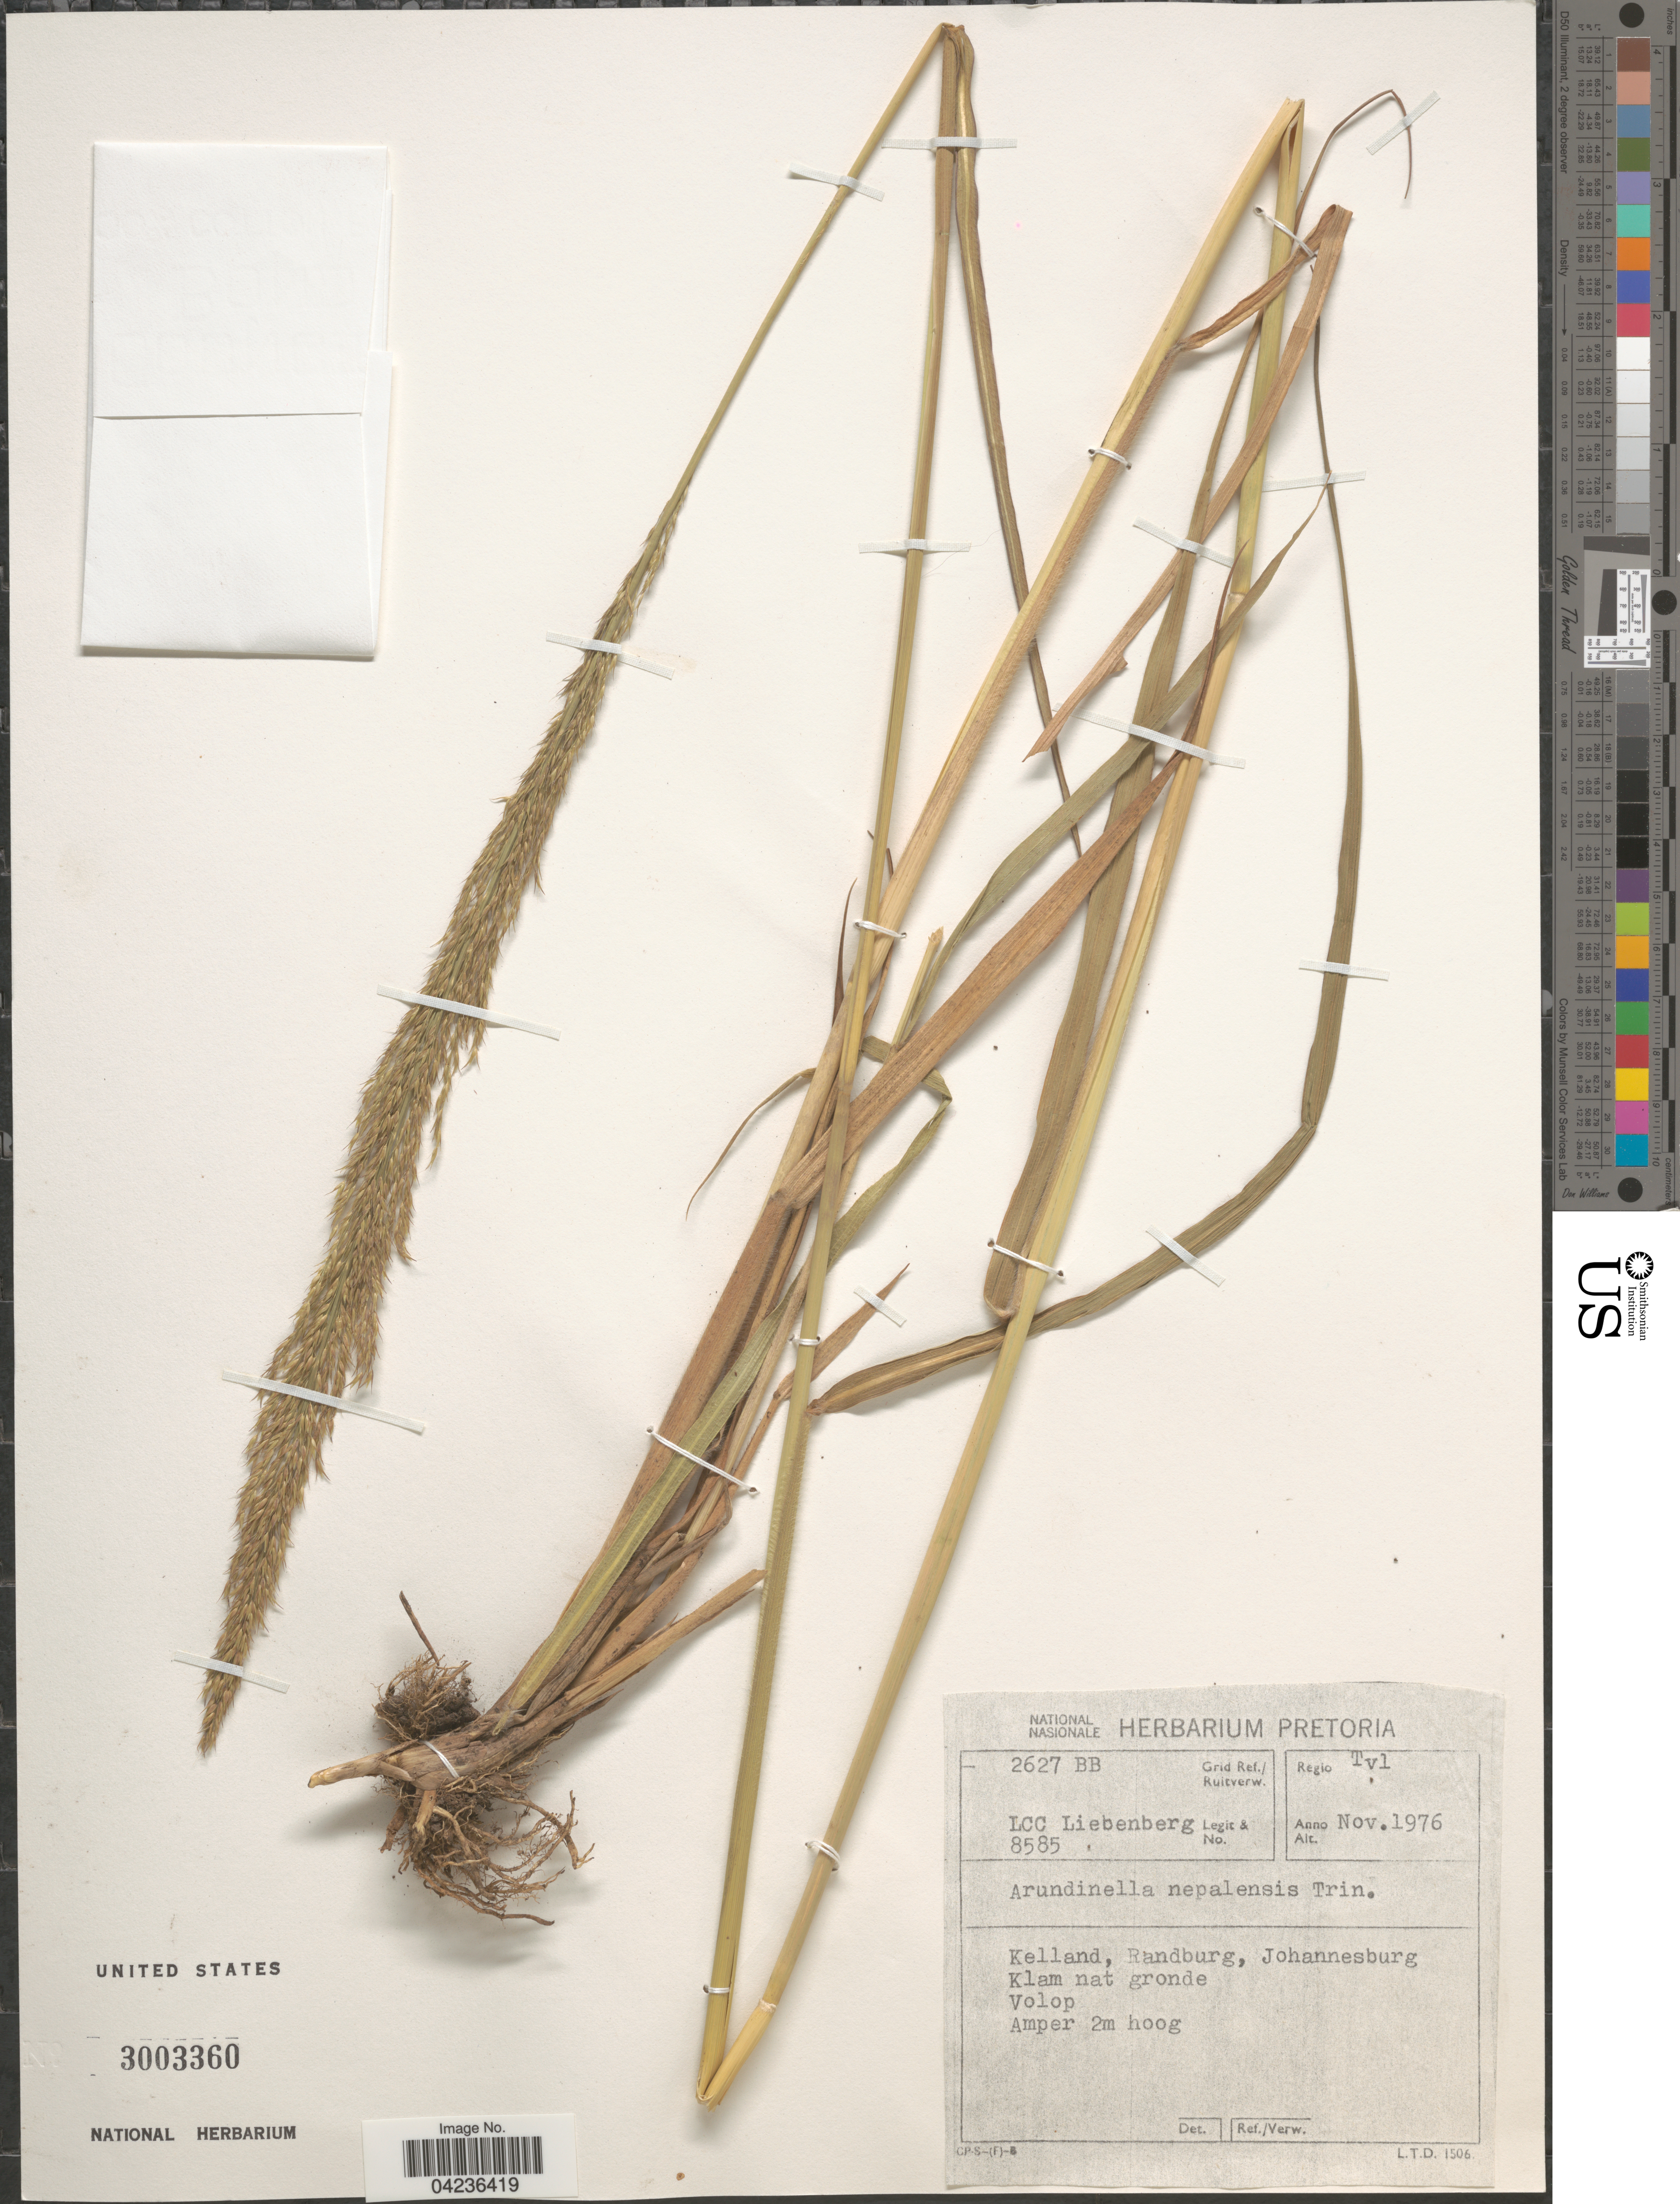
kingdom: Plantae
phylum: Tracheophyta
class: Liliopsida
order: Poales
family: Poaceae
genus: Arundinella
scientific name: Arundinella nepalensis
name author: Trin.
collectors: L. Liebenberg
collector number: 8585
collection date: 1976-11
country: South Africa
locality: Grid Ref./Ruitverw. 2627 BB. Regio Tvl. Kelland, Randburg, Johannesburg.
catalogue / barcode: US 3003360